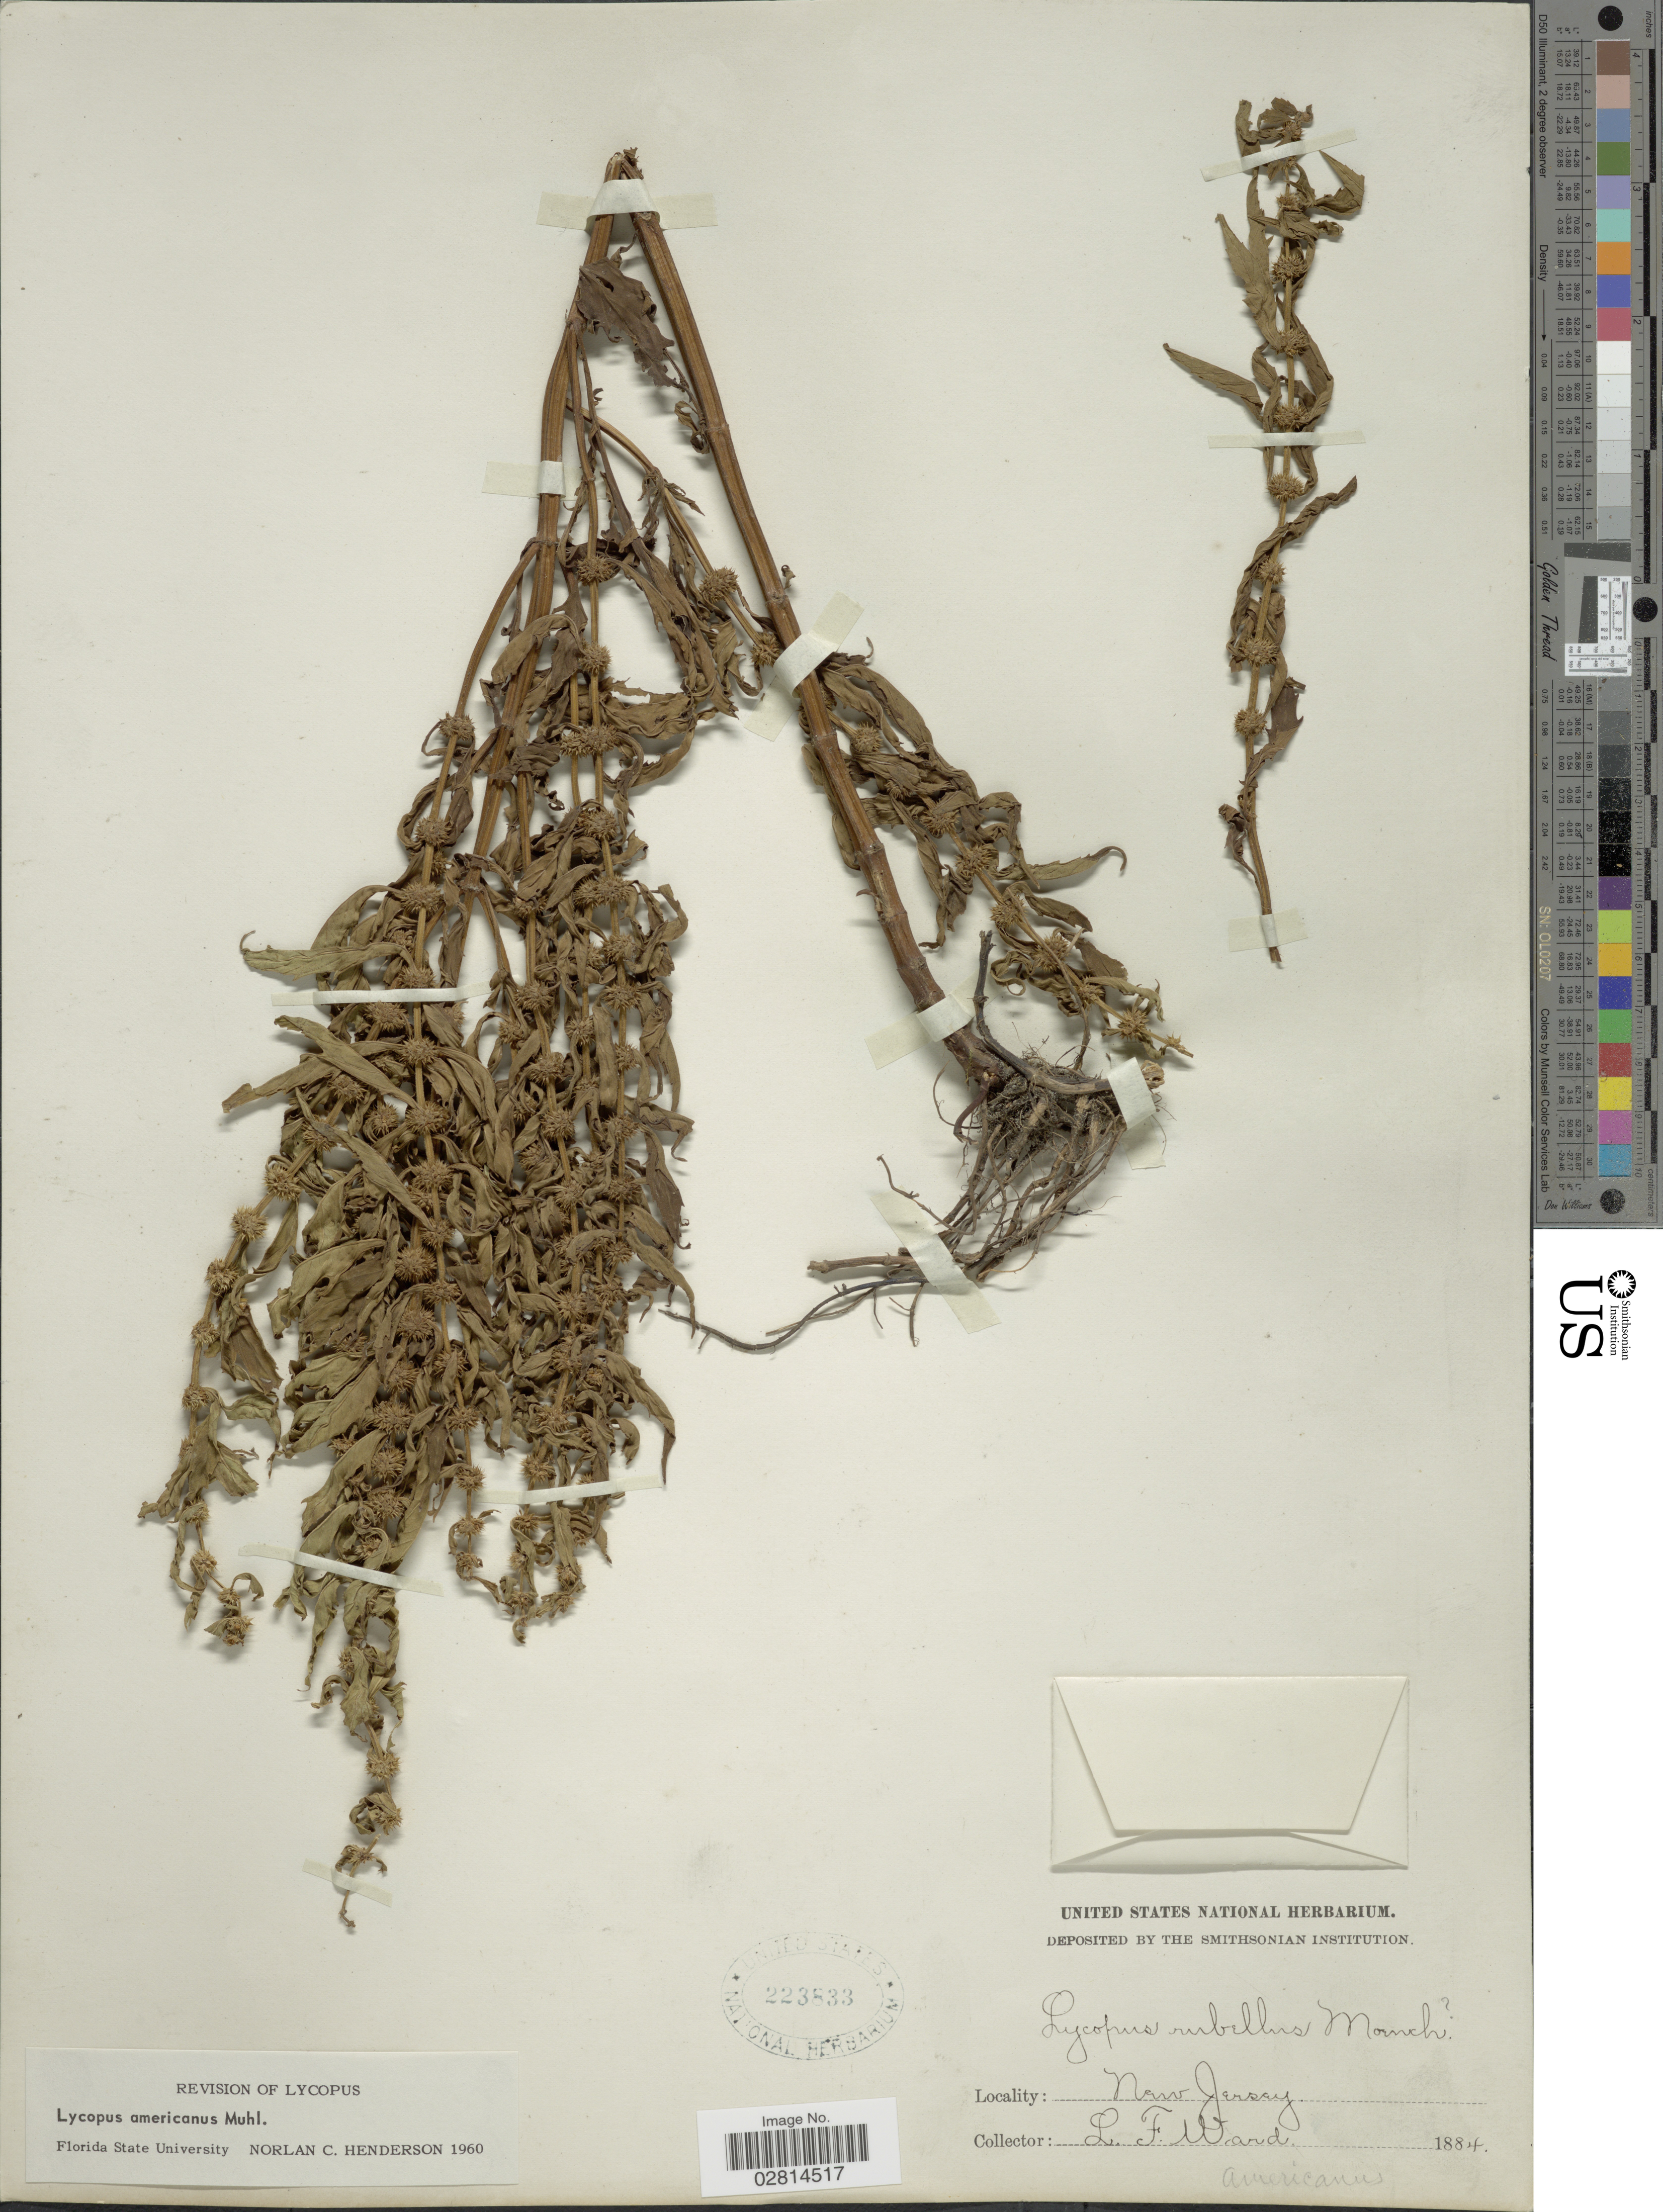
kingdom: Plantae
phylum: Tracheophyta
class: Magnoliopsida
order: Lamiales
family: Lamiaceae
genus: Lycopus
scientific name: Lycopus americanus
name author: Muhl. ex W.P.C. Barton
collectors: L. Ward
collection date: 1884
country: United States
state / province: New Jersey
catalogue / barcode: US 223833